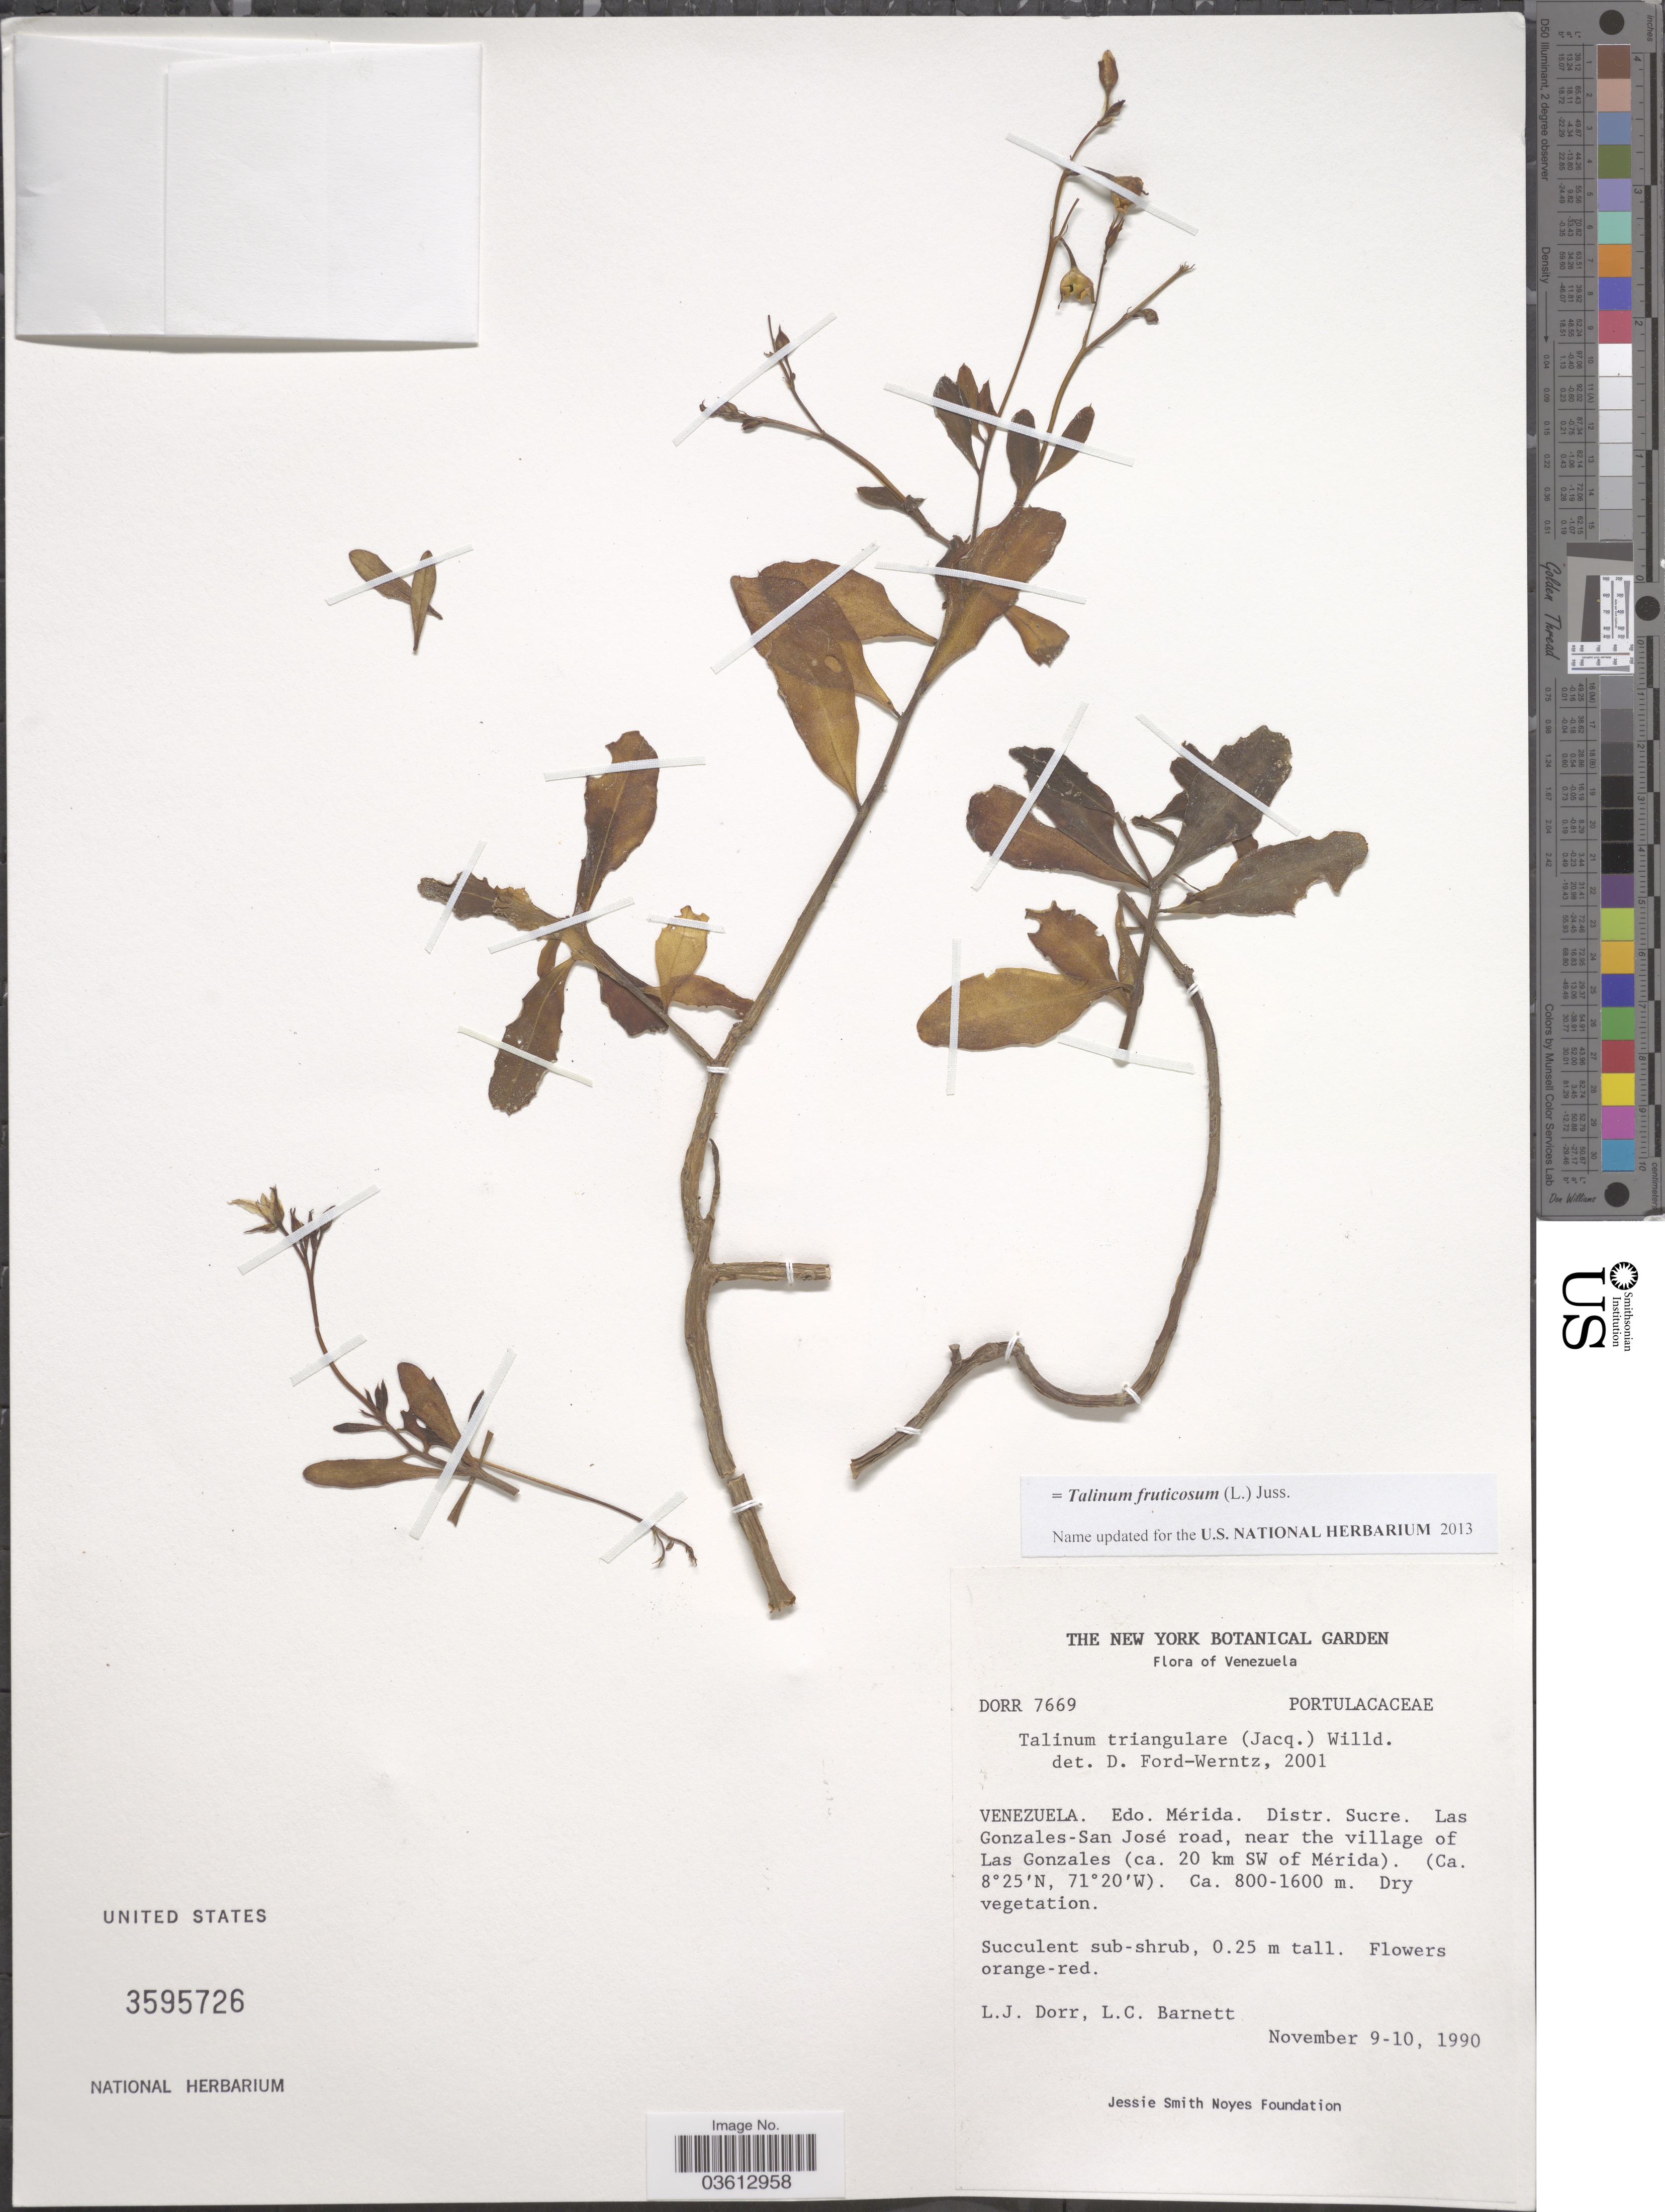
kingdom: Plantae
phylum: Tracheophyta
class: Magnoliopsida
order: Caryophyllales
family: Talinaceae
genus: Talinum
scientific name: Talinum fruticosum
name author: (L.) Juss.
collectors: L. J. Dorr & L. C. Barnett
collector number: DORR 7669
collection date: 1990-11-09/1990-11-10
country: Venezuela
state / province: Mérida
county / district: Sucre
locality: Las Gonzales-San Jose road, near the village of Las Gonzales (ca. 20 km SW of Merida)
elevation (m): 800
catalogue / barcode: US 3595726